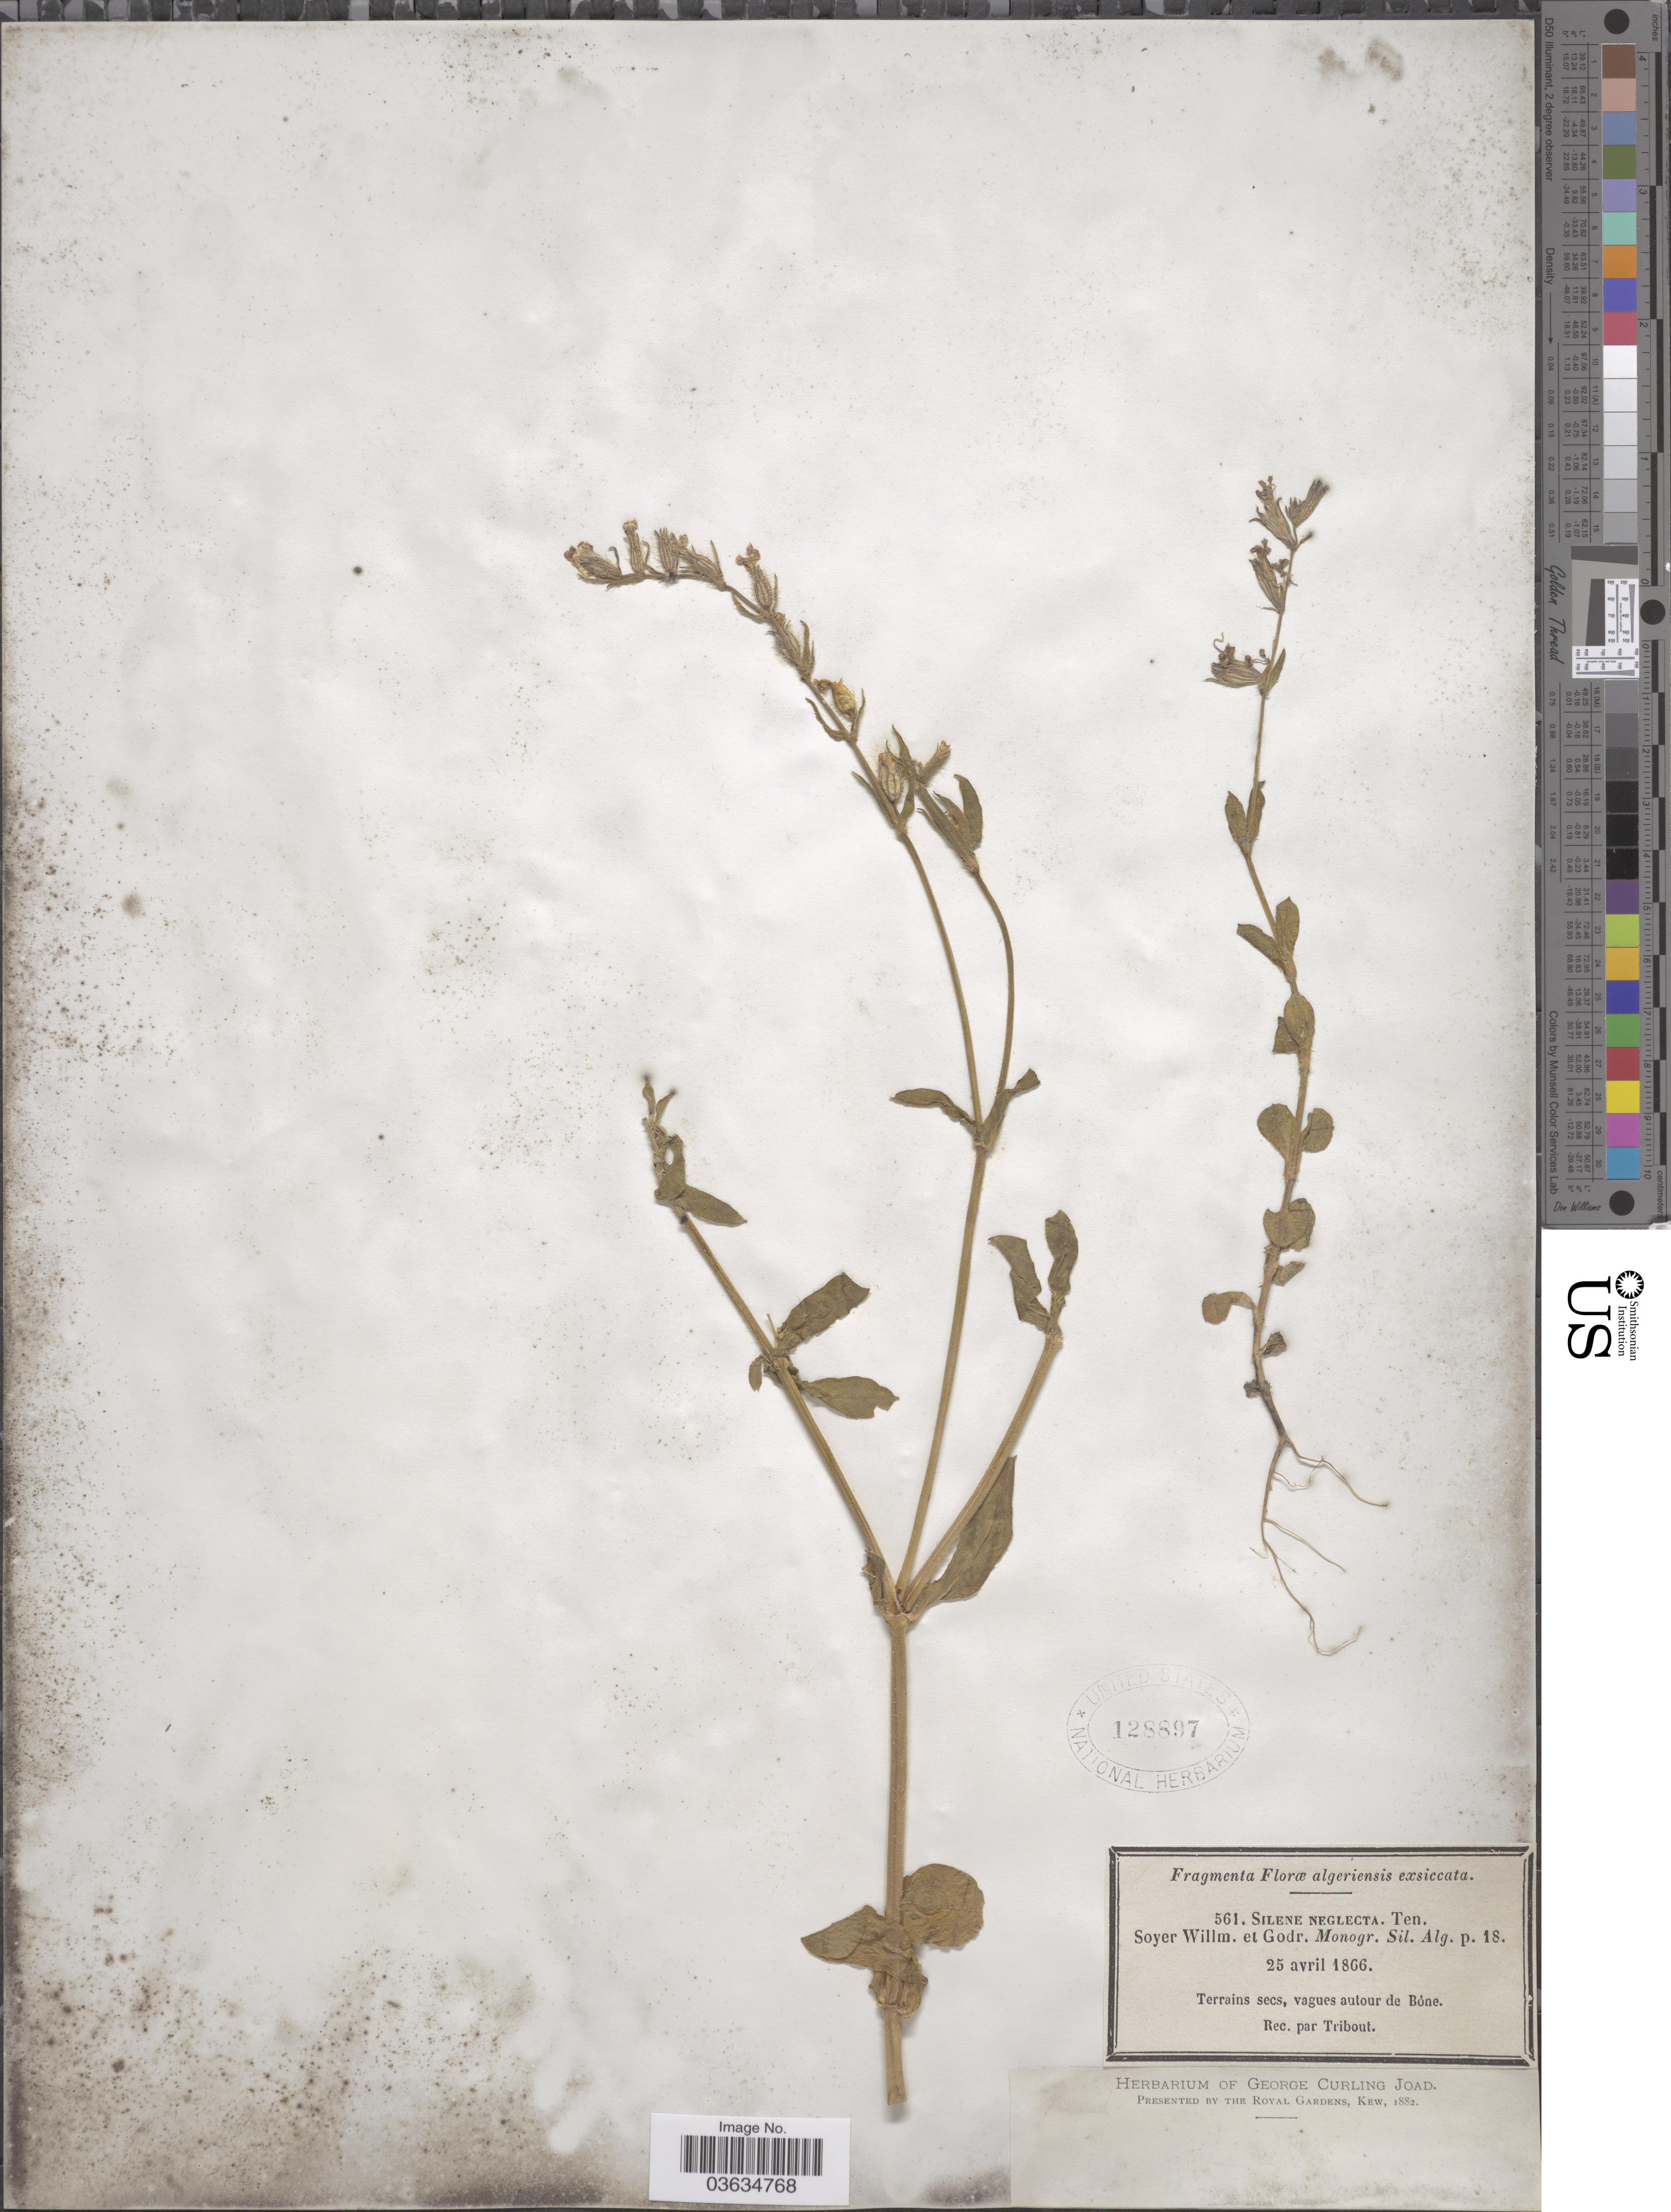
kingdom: Plantae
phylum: Tracheophyta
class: Magnoliopsida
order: Caryophyllales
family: Caryophyllaceae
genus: Silene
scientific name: Silene neglecta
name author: Ten.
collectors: Tribout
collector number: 561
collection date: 1866-04-25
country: Algeria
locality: Algeriensis. Terrains secs, vagues autour de Bône.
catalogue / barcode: US 128897